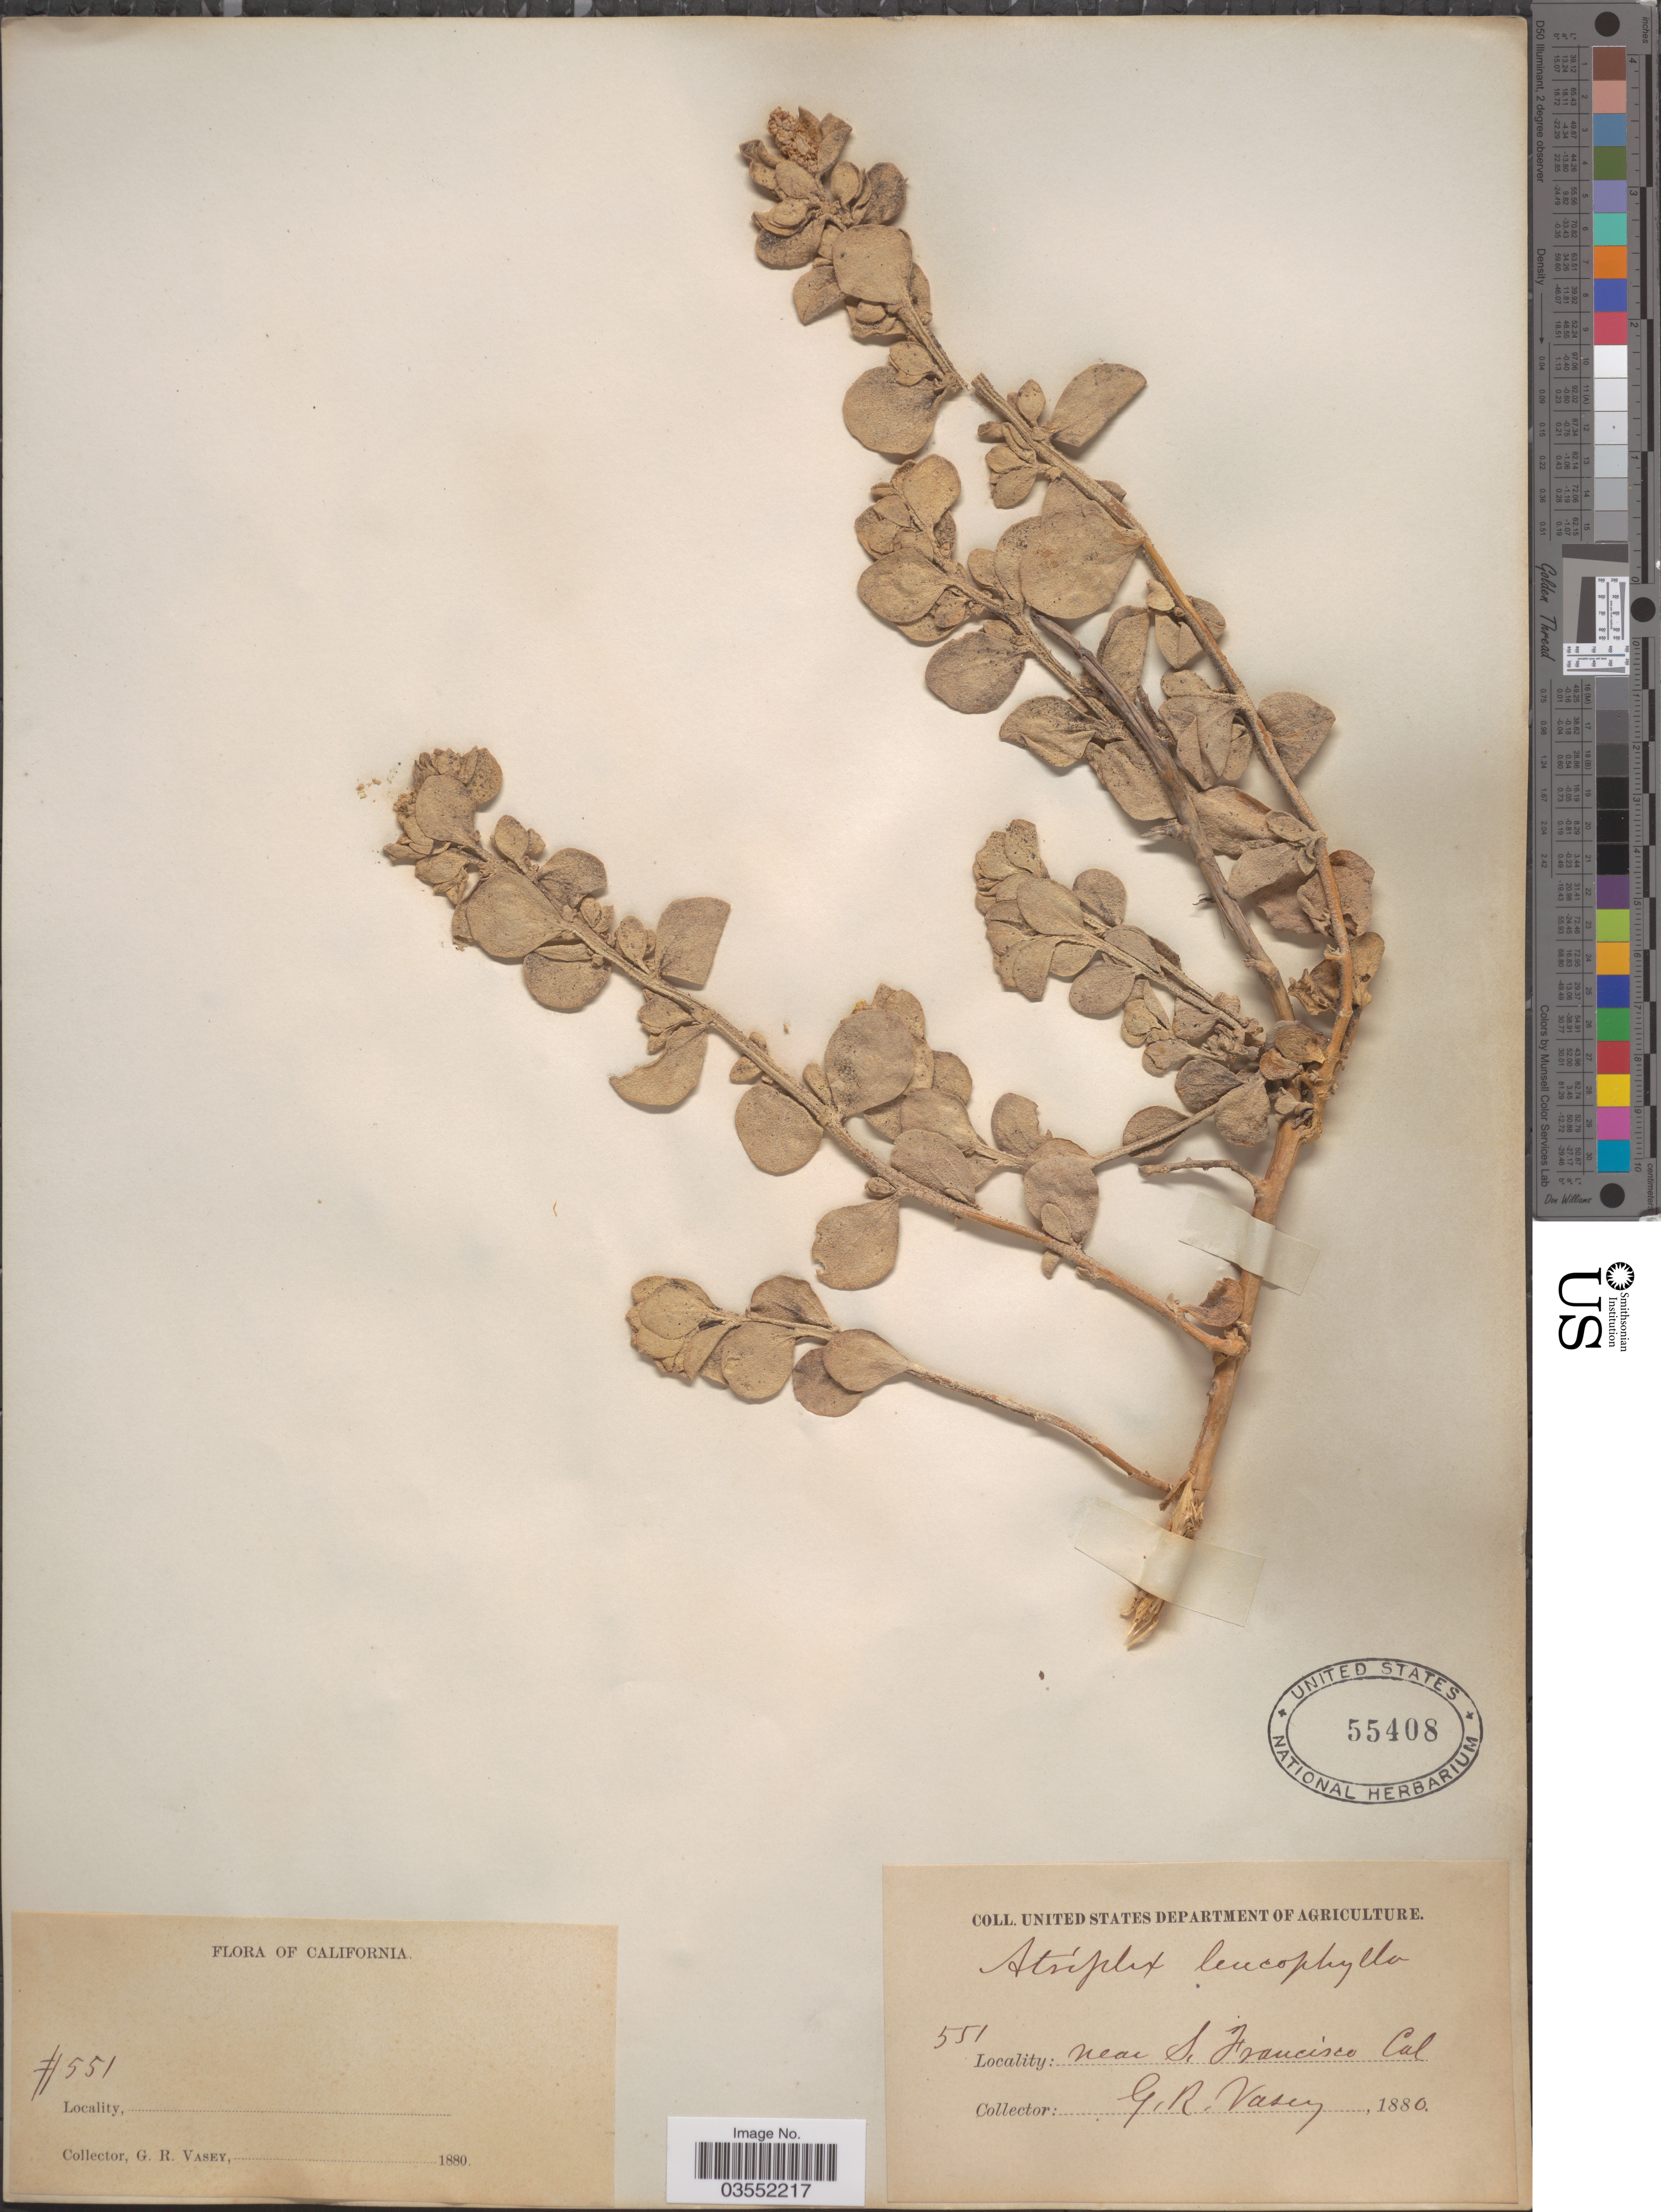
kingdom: Plantae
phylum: Tracheophyta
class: Magnoliopsida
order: Caryophyllales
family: Amaranthaceae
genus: Atriplex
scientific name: Atriplex leucophylla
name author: (Moq.) D. Dietr.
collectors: G. R. Vasey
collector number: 551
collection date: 1880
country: United States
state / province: California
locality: Near S. Francisco.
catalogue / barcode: US 55408